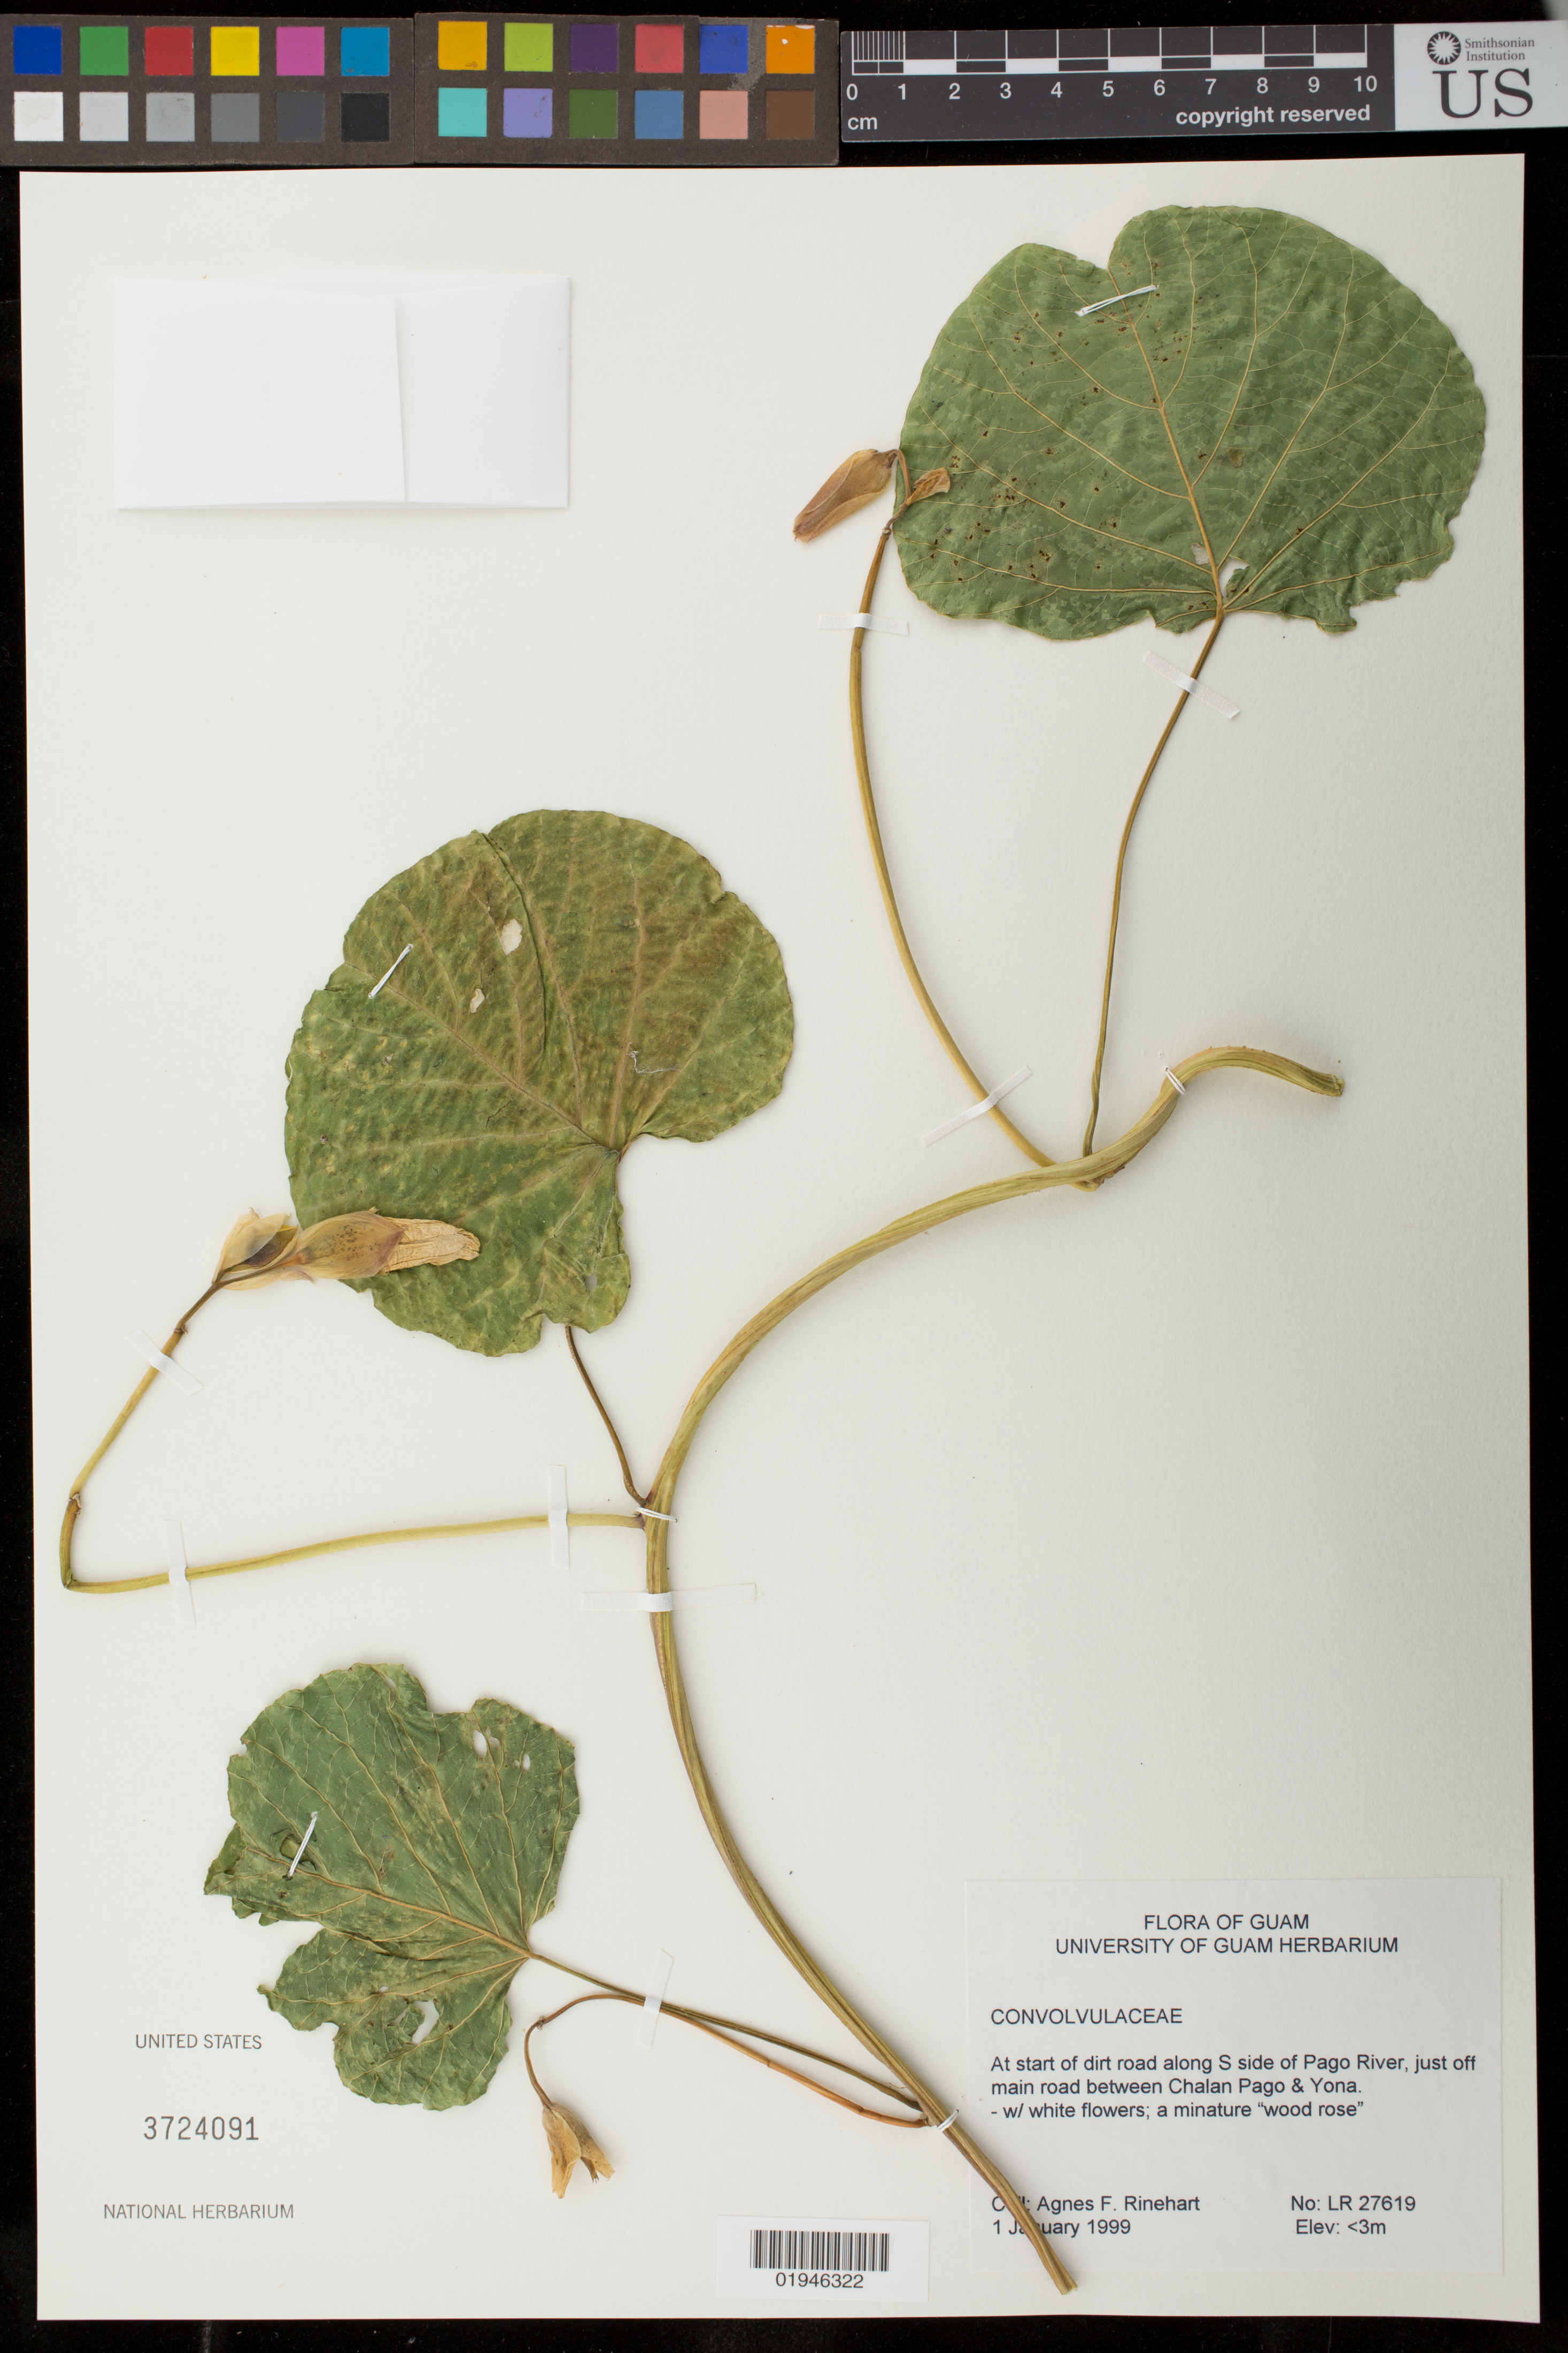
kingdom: Plantae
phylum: Tracheophyta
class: Magnoliopsida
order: Solanales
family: Convolvulaceae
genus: Operculina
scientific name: Operculina ventricosa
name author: (Aubl.) Barb. Rodr.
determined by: Staples, G. W.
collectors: A. Rinehart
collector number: LR 27619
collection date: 1999-01-01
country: U.S. Administered Pacific Islands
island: Guam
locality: At start of dirt road along S side of Pago River, just off main road between Chalan Pago and Yona.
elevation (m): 0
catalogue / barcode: US 3724091